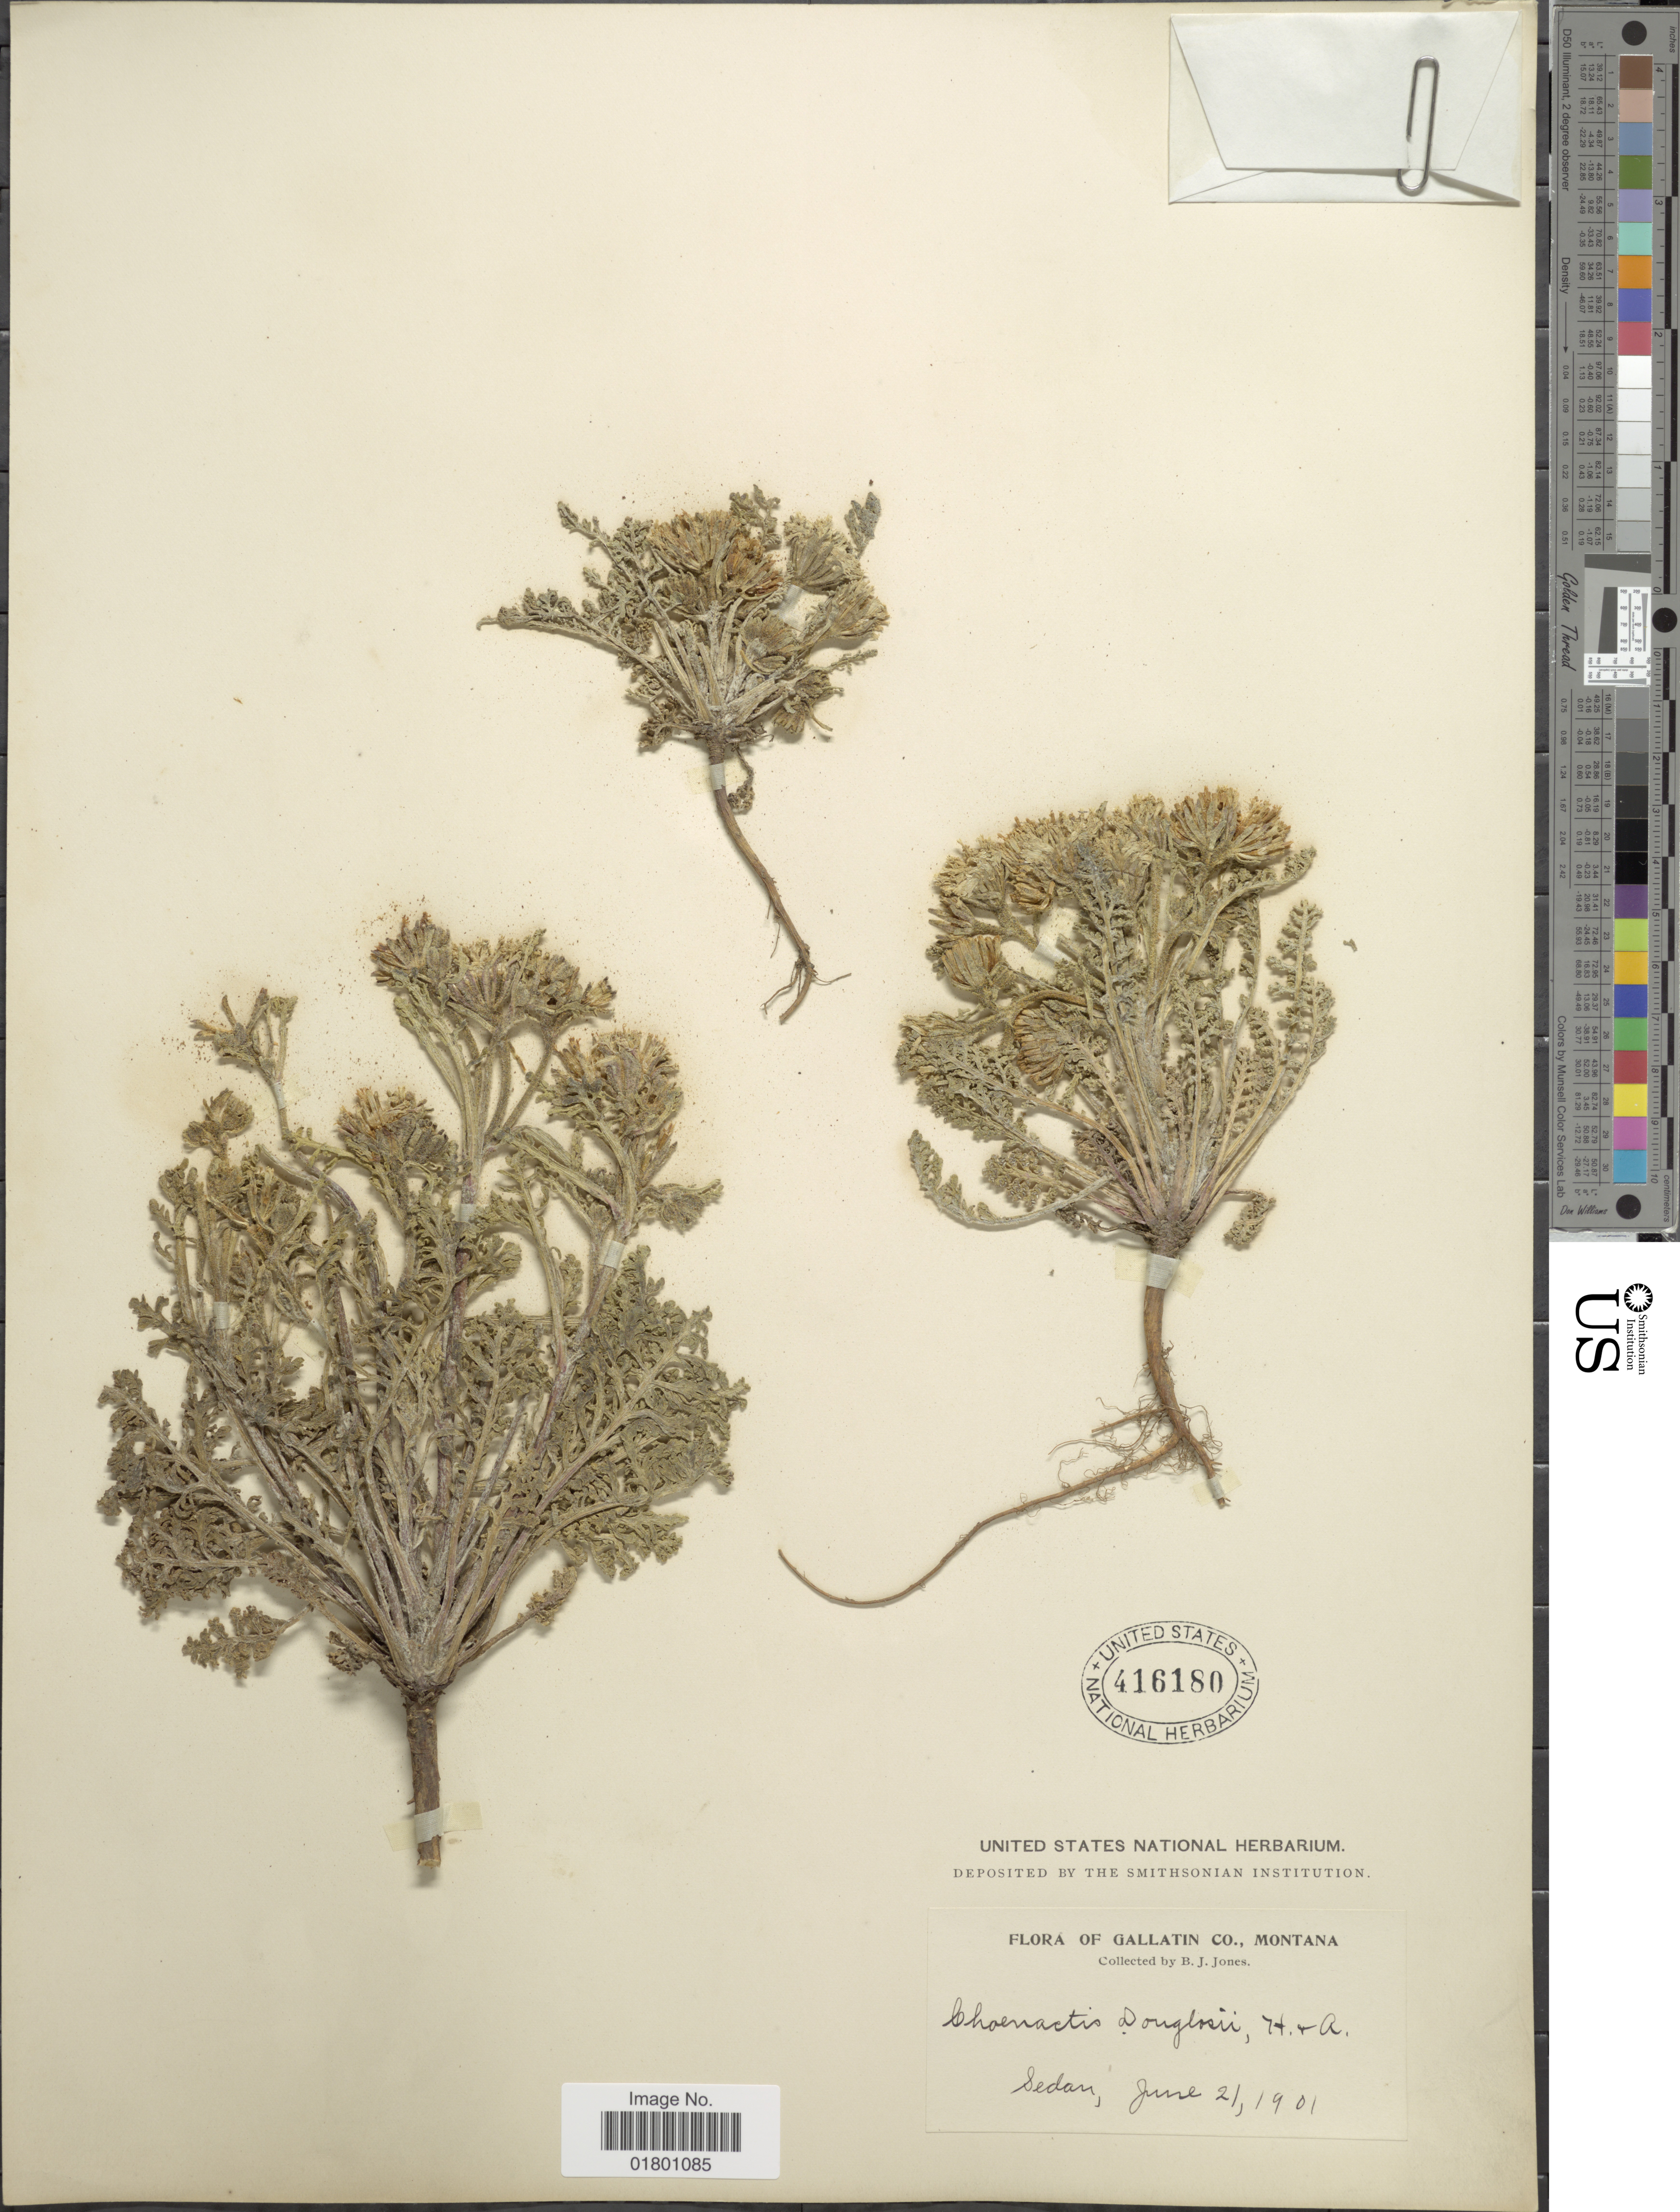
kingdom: Plantae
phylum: Tracheophyta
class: Magnoliopsida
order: Asterales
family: Asteraceae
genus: Chaenactis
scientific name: Chaenactis douglasii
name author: Hook. & Arn.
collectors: B. Jones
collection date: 1901-06-21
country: United States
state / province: Montana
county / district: Gallatin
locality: Sedan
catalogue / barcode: US 416180